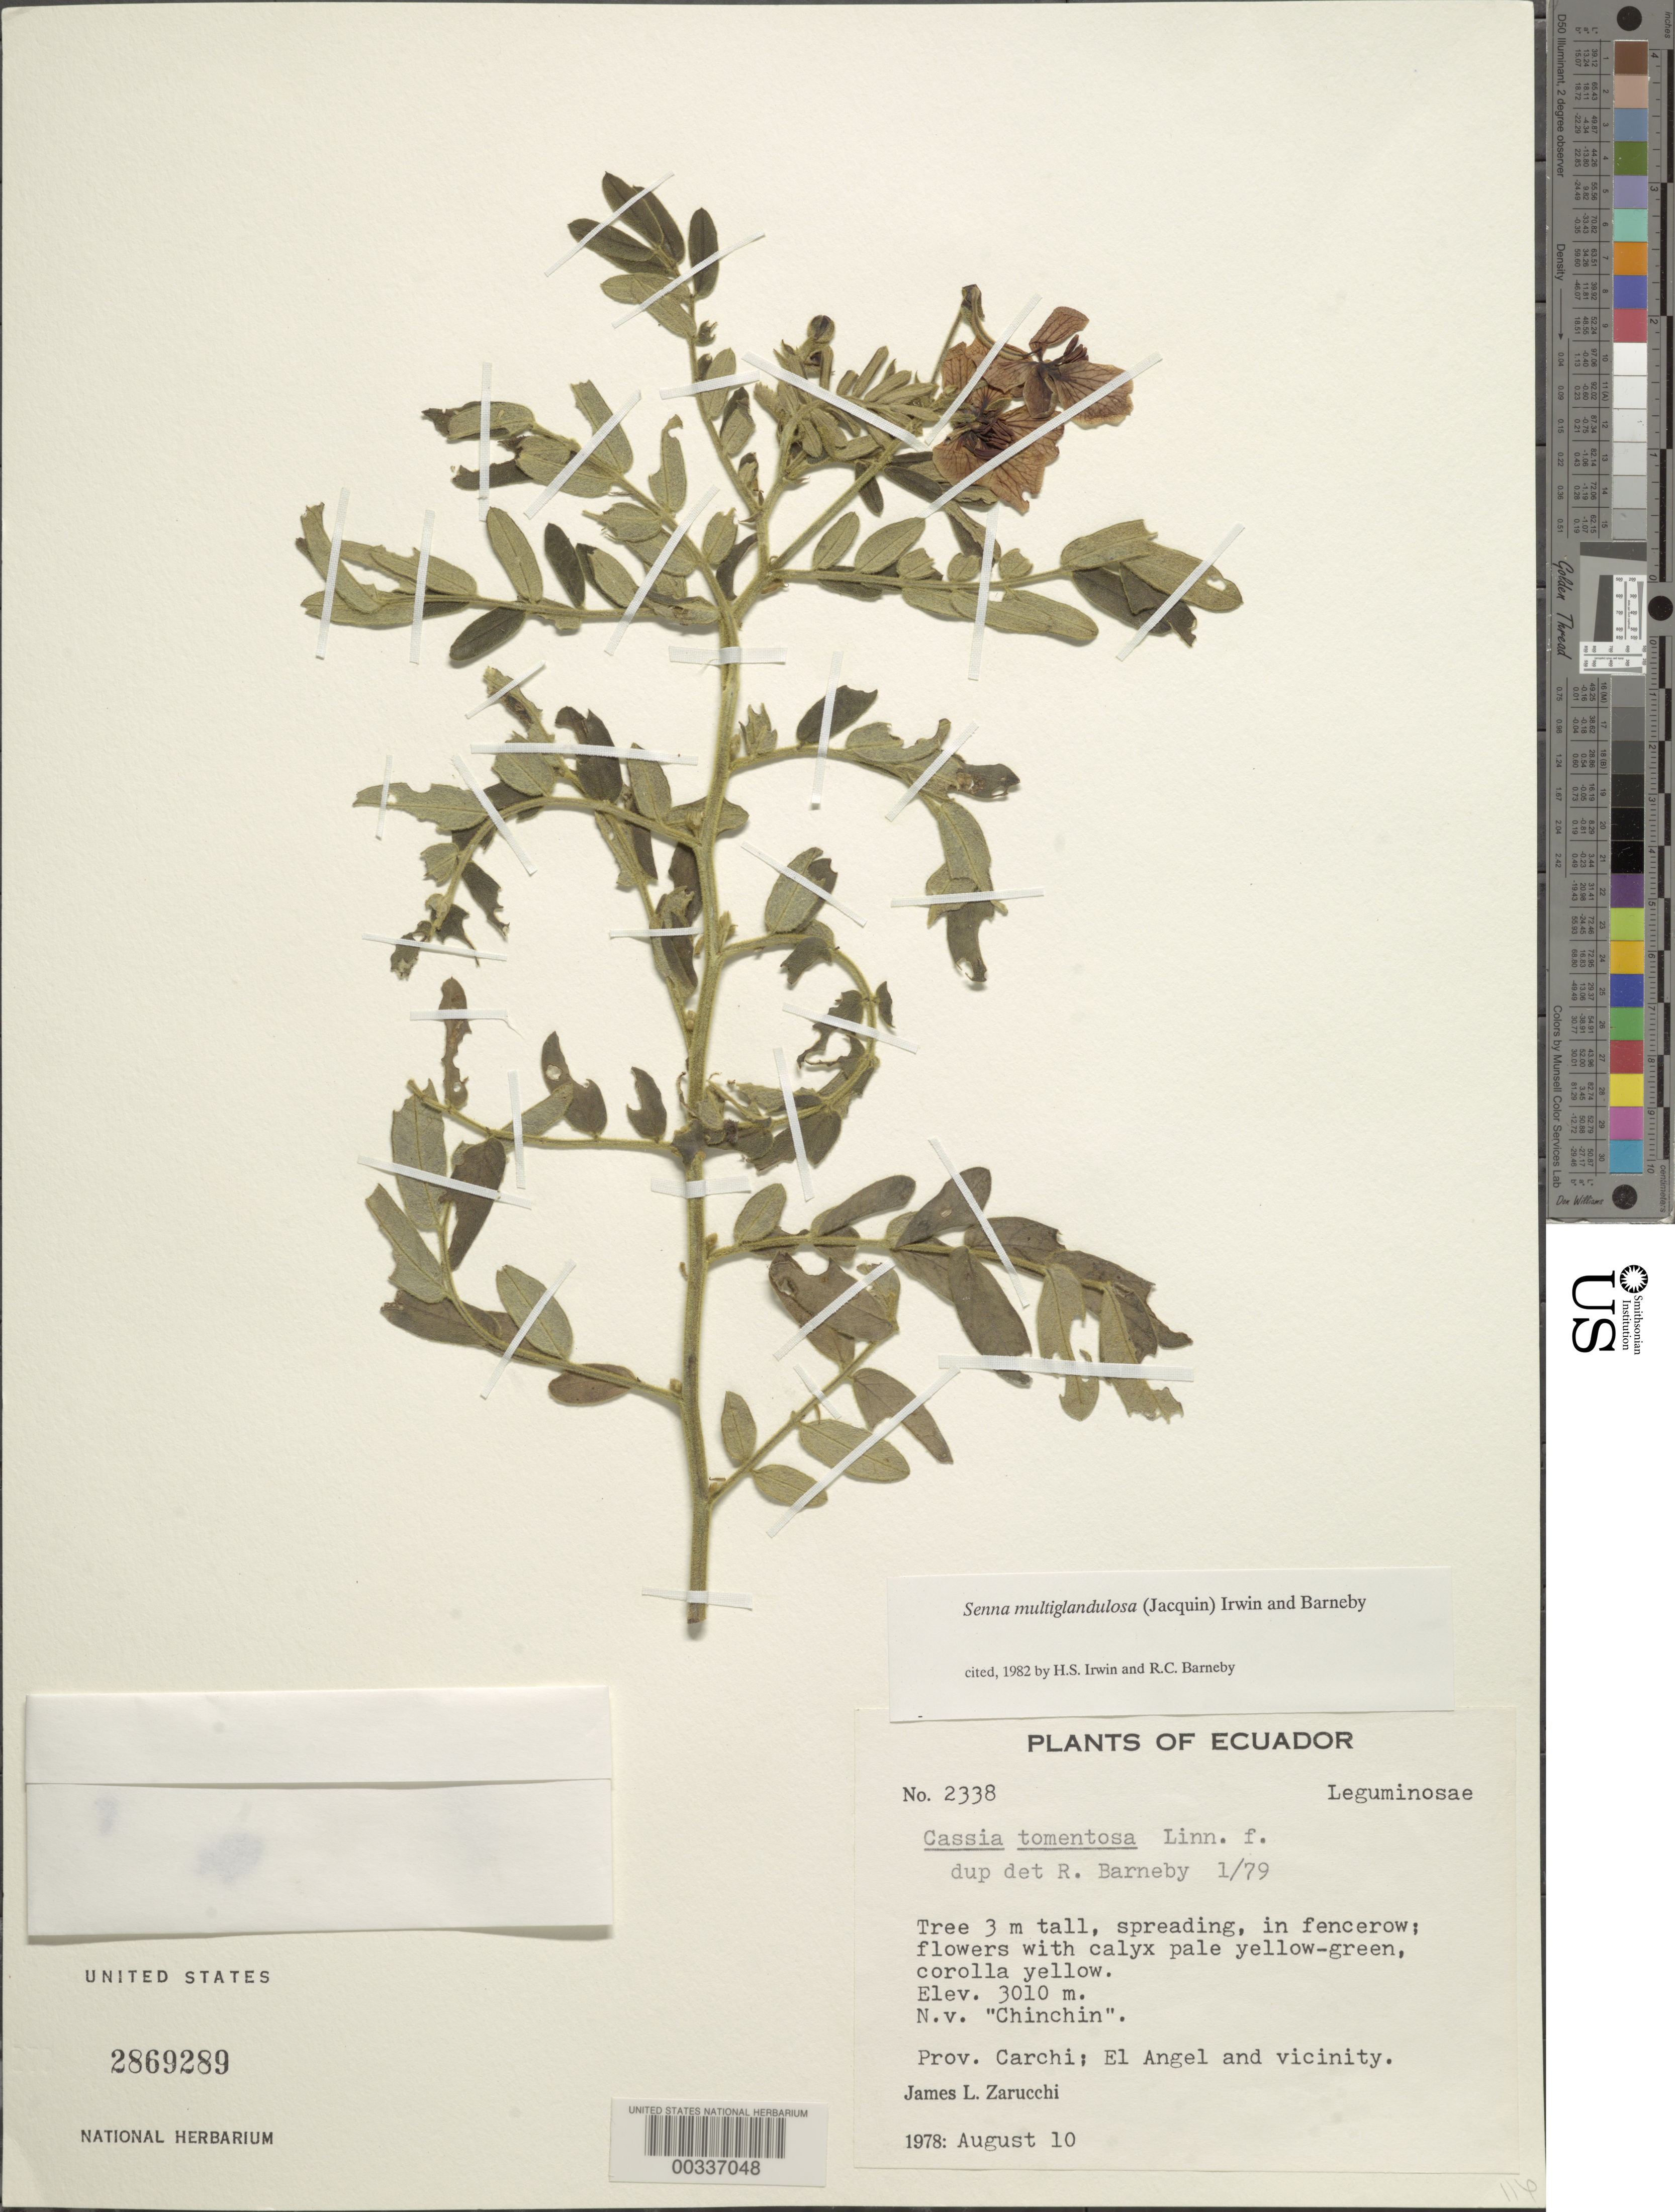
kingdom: Plantae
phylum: Tracheophyta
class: Magnoliopsida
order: Fabales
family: Fabaceae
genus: Senna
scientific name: Senna multiglandulosa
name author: (Jacq.) H.S. Irwin & Barneby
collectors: J. L. Zarucchi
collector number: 2338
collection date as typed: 10 Aug 1978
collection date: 1978-08-10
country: Ecuador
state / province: Carchi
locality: El Angel and vicinity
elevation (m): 3010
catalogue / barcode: US 2869289